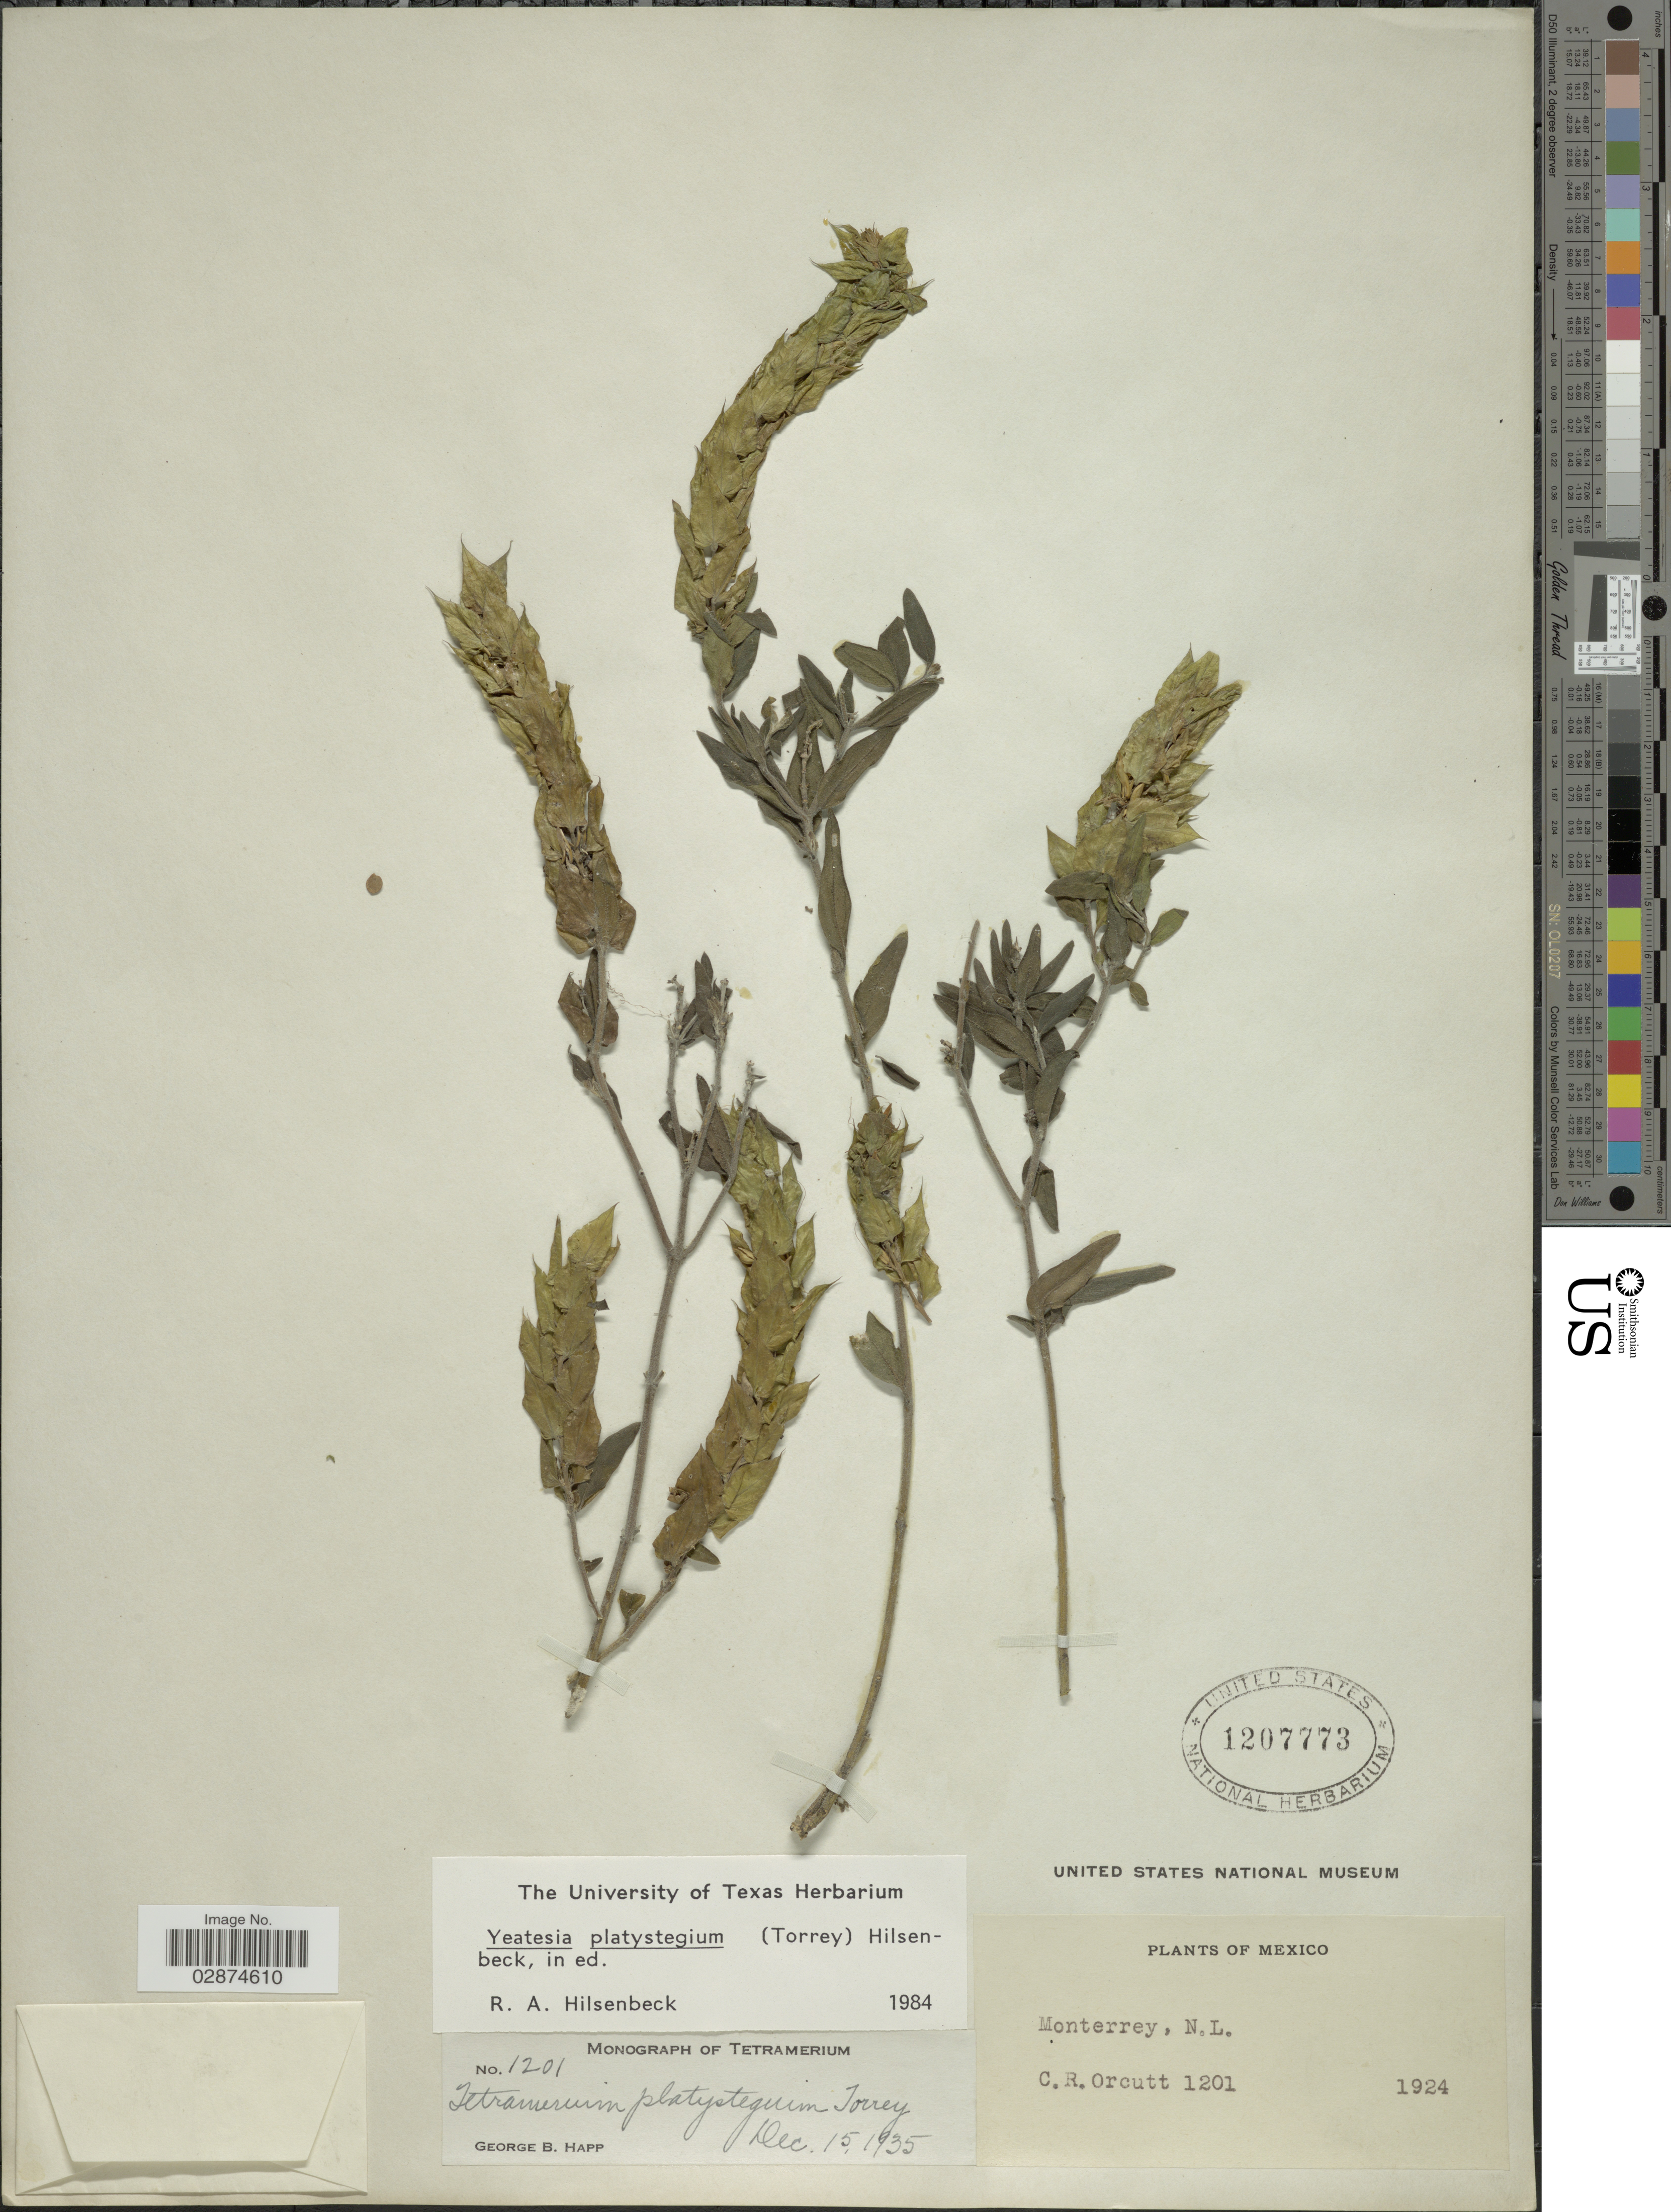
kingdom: Plantae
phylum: Tracheophyta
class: Magnoliopsida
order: Lamiales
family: Acanthaceae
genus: Yeatesia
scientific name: Yeatesia platystegia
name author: (Torr.) Hilsenb.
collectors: C. R. Orcutt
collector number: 1201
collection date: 1924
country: Mexico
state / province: Nuevo León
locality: Monterrey.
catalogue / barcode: US 1207773